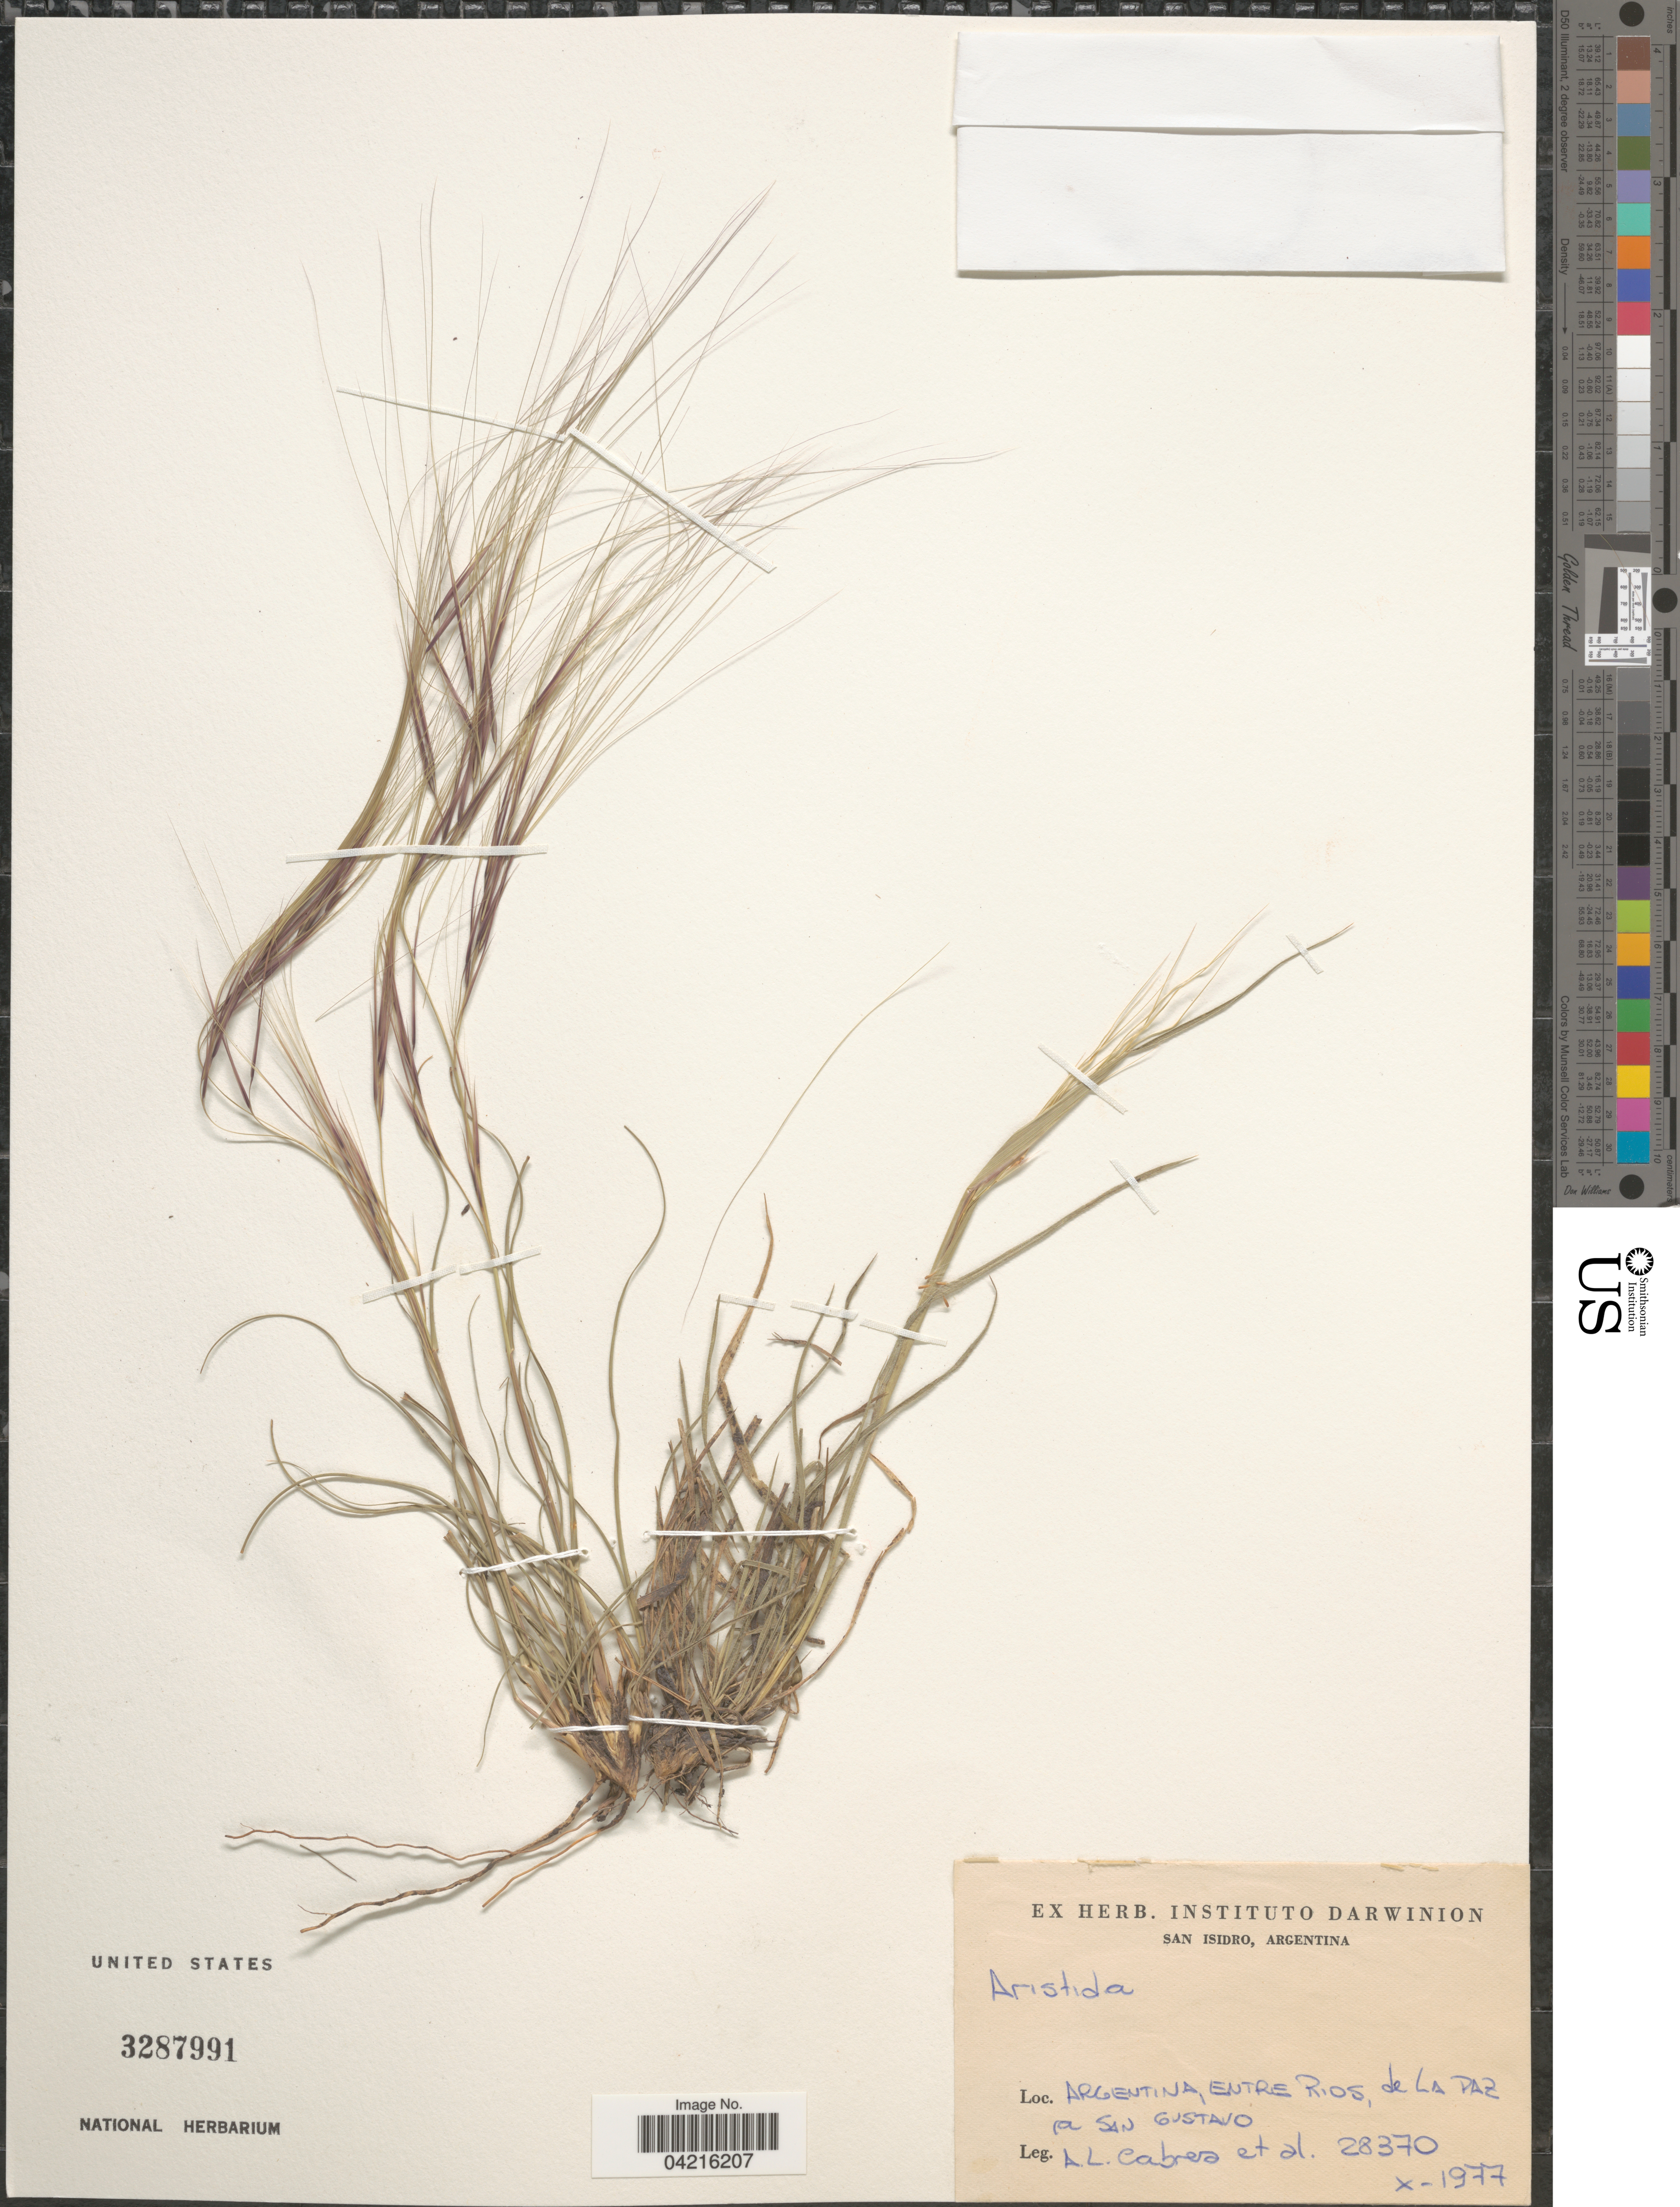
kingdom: Plantae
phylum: Tracheophyta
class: Liliopsida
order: Poales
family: Poaceae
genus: Aristida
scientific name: Aristida sp.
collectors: A. L. Cabrera & et al.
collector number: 28370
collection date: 1977-10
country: Argentina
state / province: Entre Rios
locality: Entre Rios, de La Paz a San Gustavo.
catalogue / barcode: US 3287991